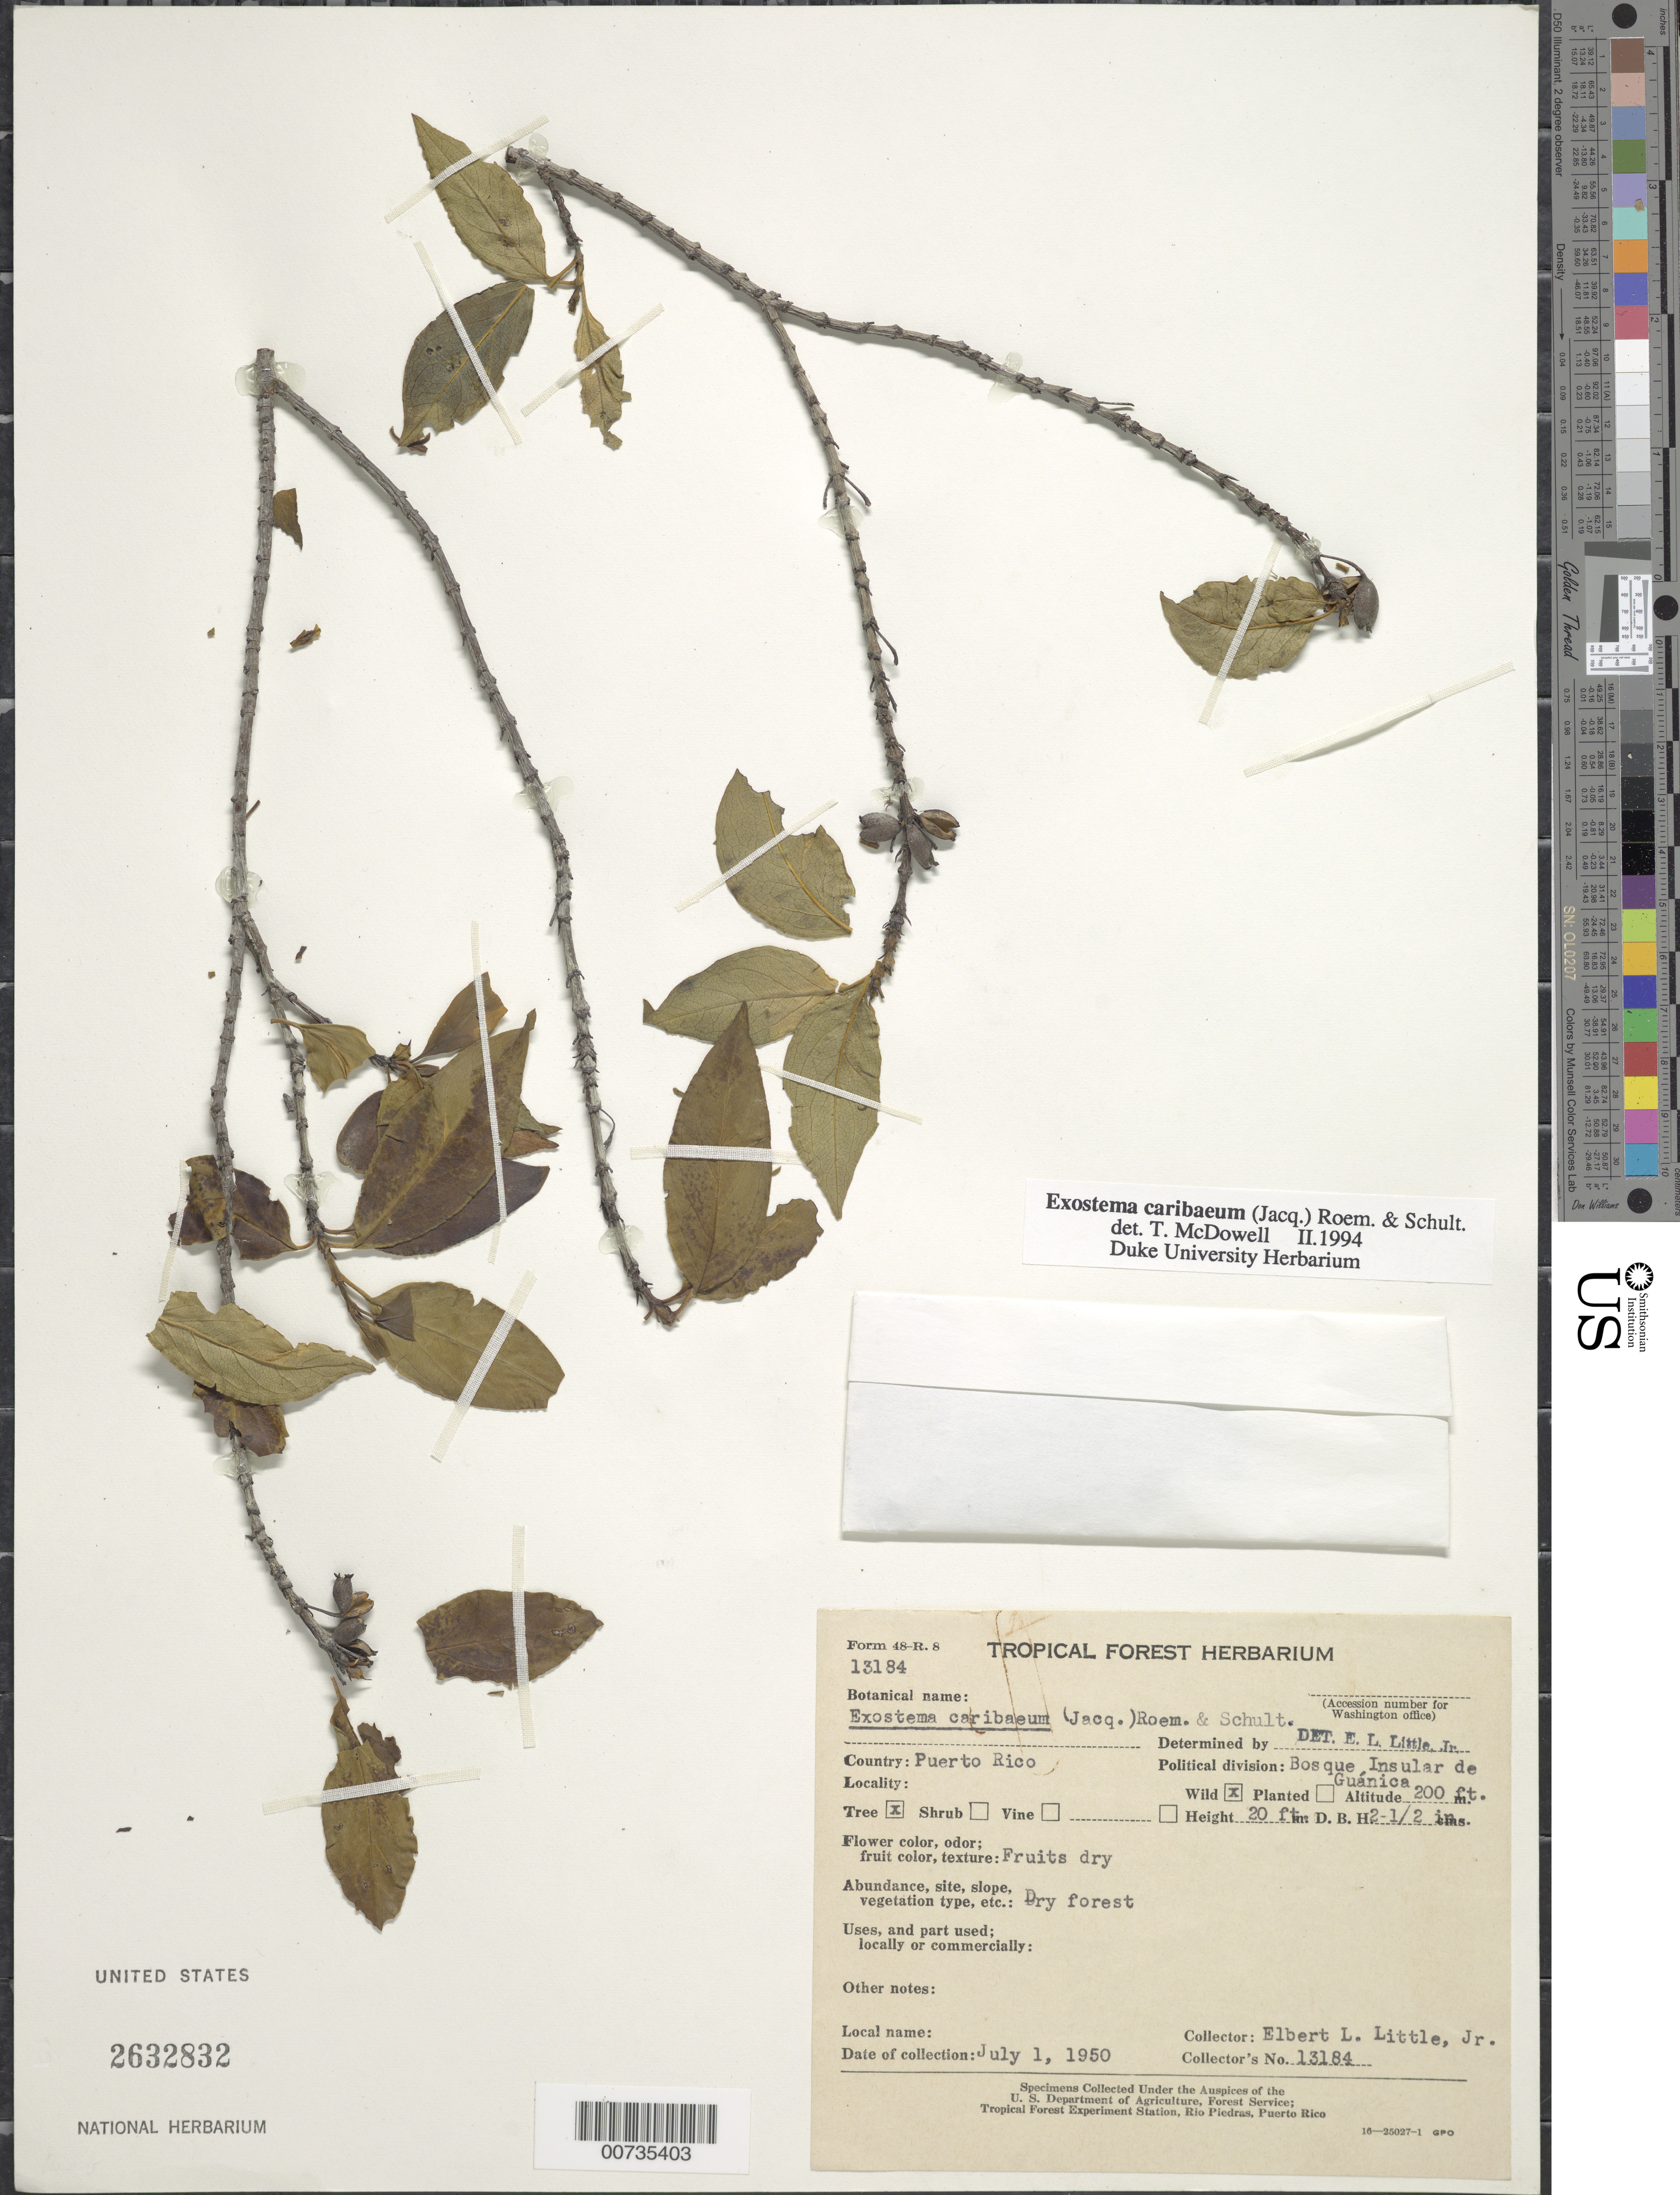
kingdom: Plantae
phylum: Tracheophyta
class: Magnoliopsida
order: Gentianales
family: Rubiaceae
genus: Exostema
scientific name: Exostema caribaeum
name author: (Jacq.) Roem. & Schult.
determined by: McDowell, T.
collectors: E. L. Little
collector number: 13184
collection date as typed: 01 Jul 1950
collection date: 1950-07-01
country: Puerto Rico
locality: Bosque Insular de Guánica.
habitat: Dry forest.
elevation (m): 61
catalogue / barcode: US 2632832